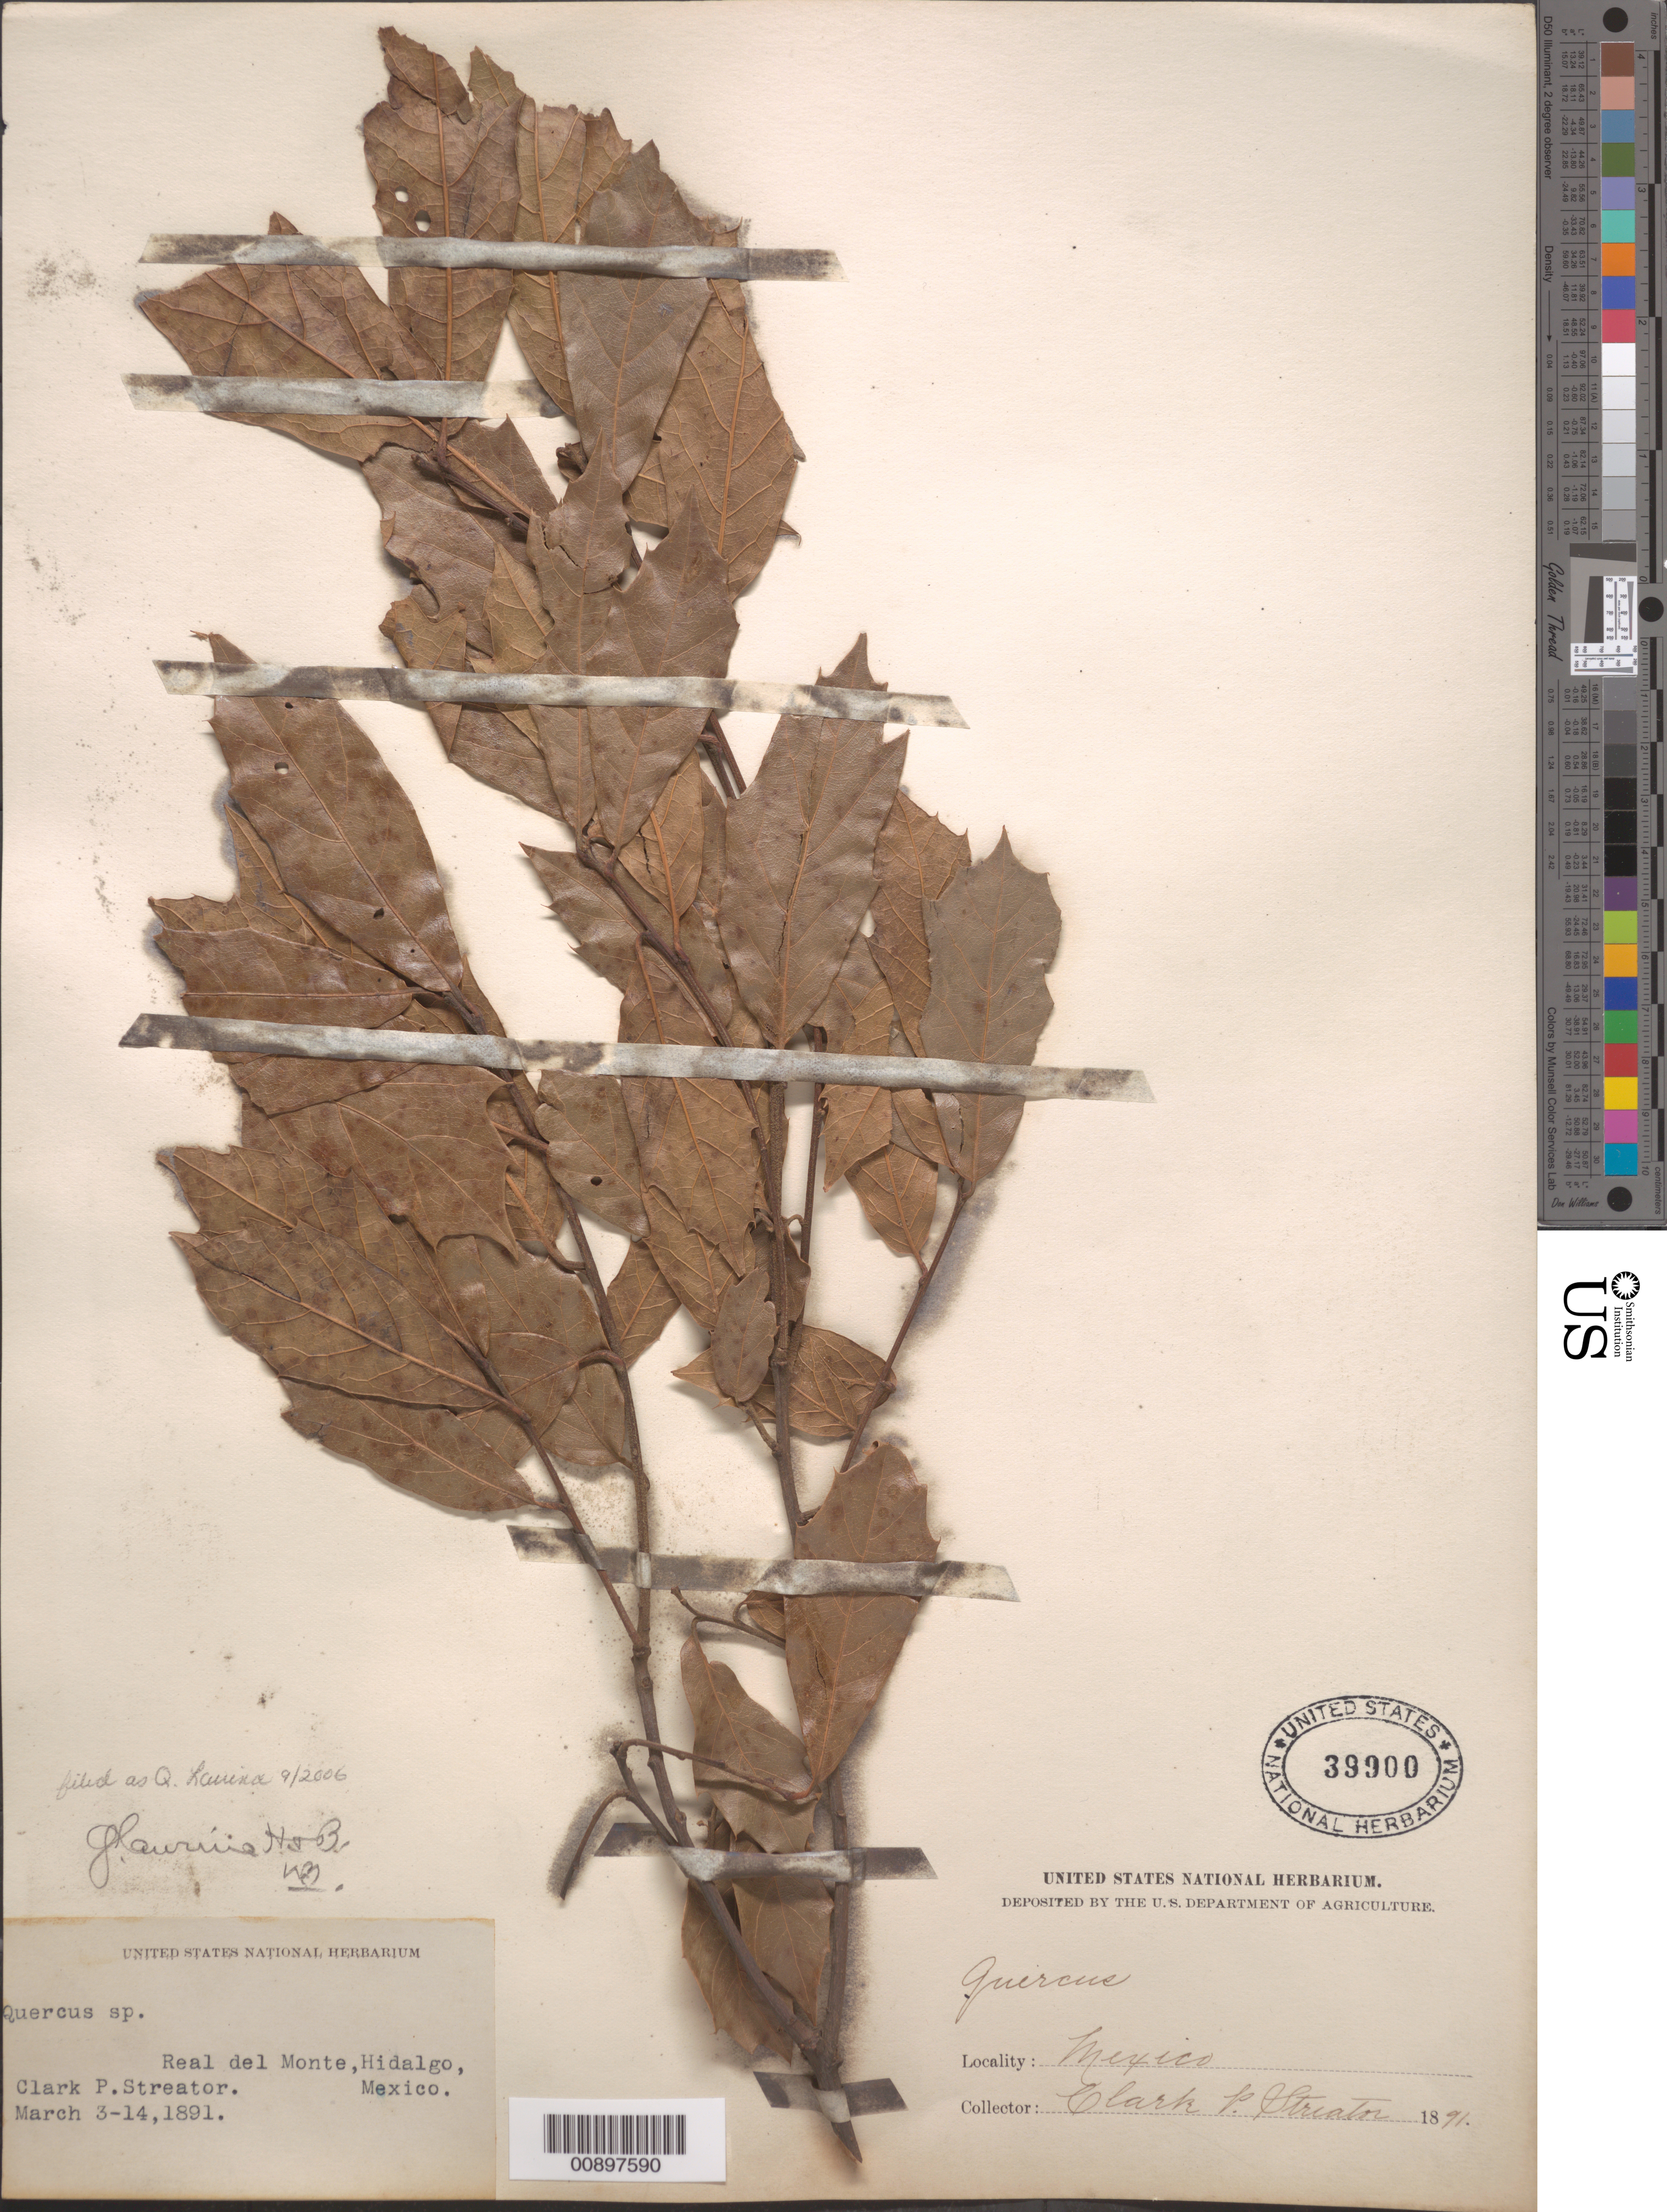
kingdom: Plantae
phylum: Tracheophyta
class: Magnoliopsida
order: Fagales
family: Fagaceae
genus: Quercus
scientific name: Quercus laurina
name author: Humb. & Bonpl.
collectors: Streator, C. P.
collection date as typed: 14 Mar 1891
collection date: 1891-03-14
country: Mexico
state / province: Hidalgo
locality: Real del Monte, Hidalgo.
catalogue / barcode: US 39900